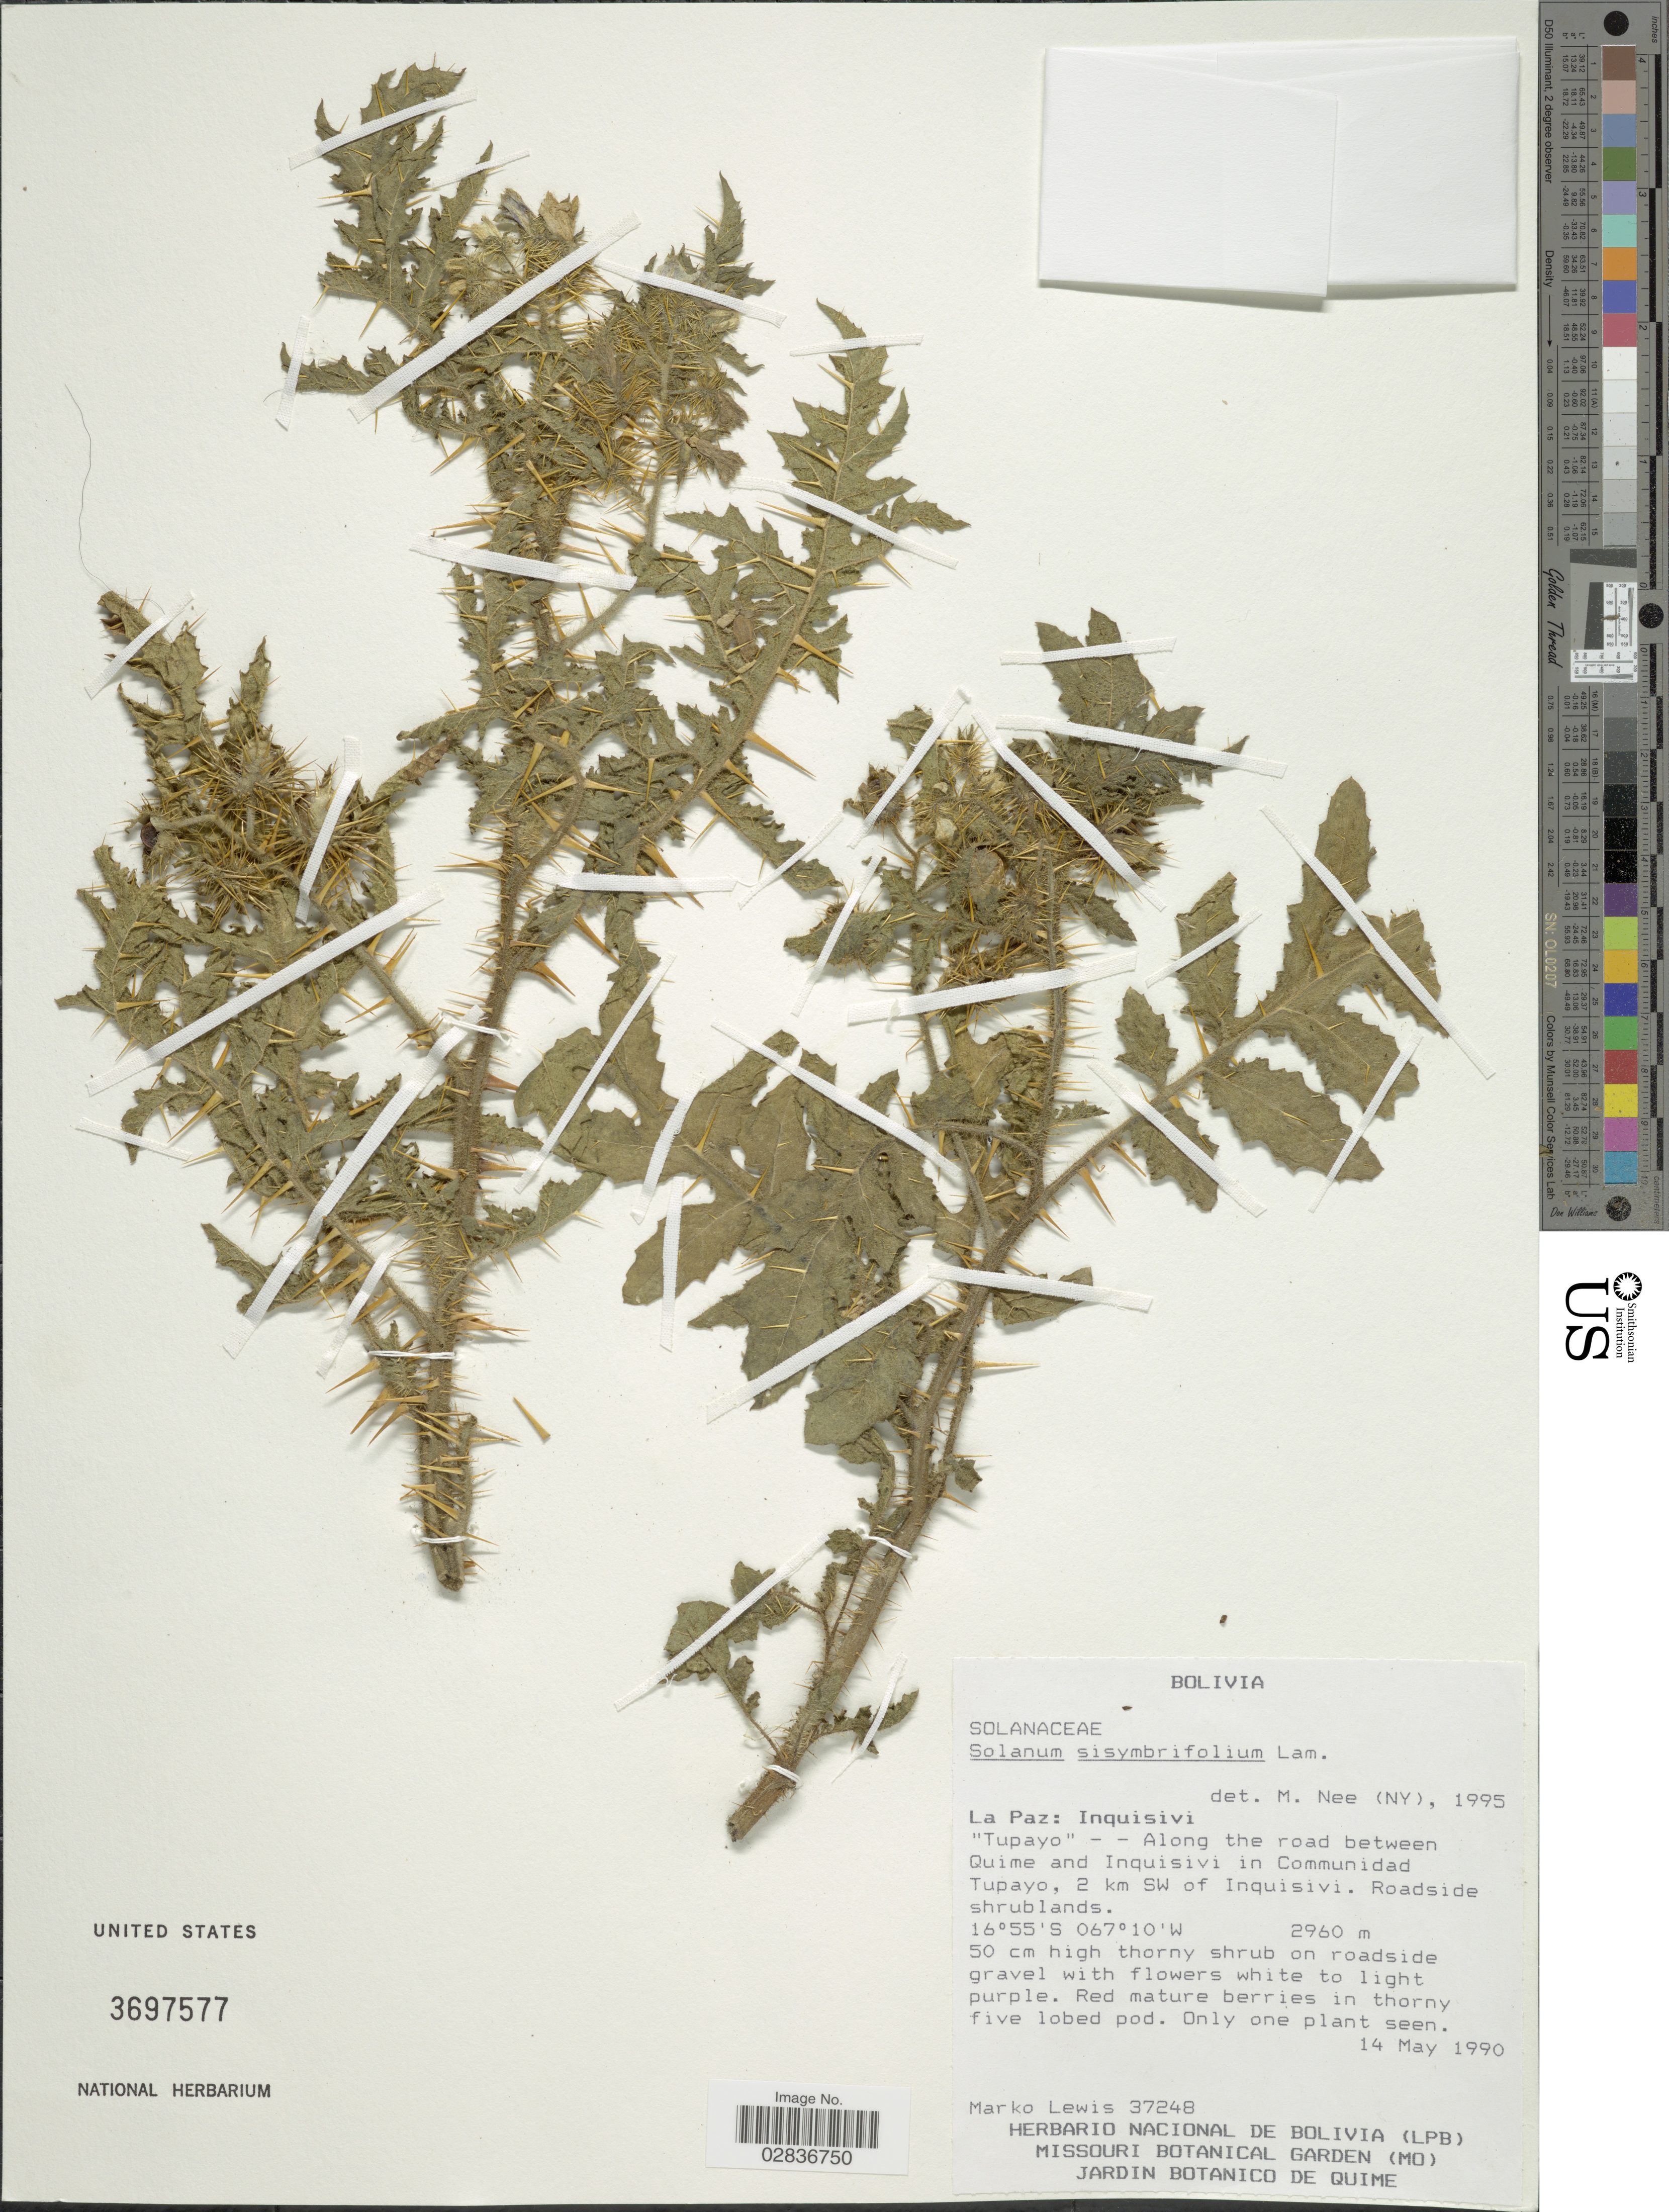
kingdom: Plantae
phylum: Tracheophyta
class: Magnoliopsida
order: Solanales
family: Solanaceae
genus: Solanum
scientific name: Solanum sisymbriifolium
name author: Lam.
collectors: M. A. Lewis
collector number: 37248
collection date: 1990-05-14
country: Bolivia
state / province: La Paz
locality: La Paz: Inquisivi. "Tupayo" -- Along the road between Quime and Inquisivi in Communidad Tupayo, 2 km SW of Inquisivi.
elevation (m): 2960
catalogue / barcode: US 3697577